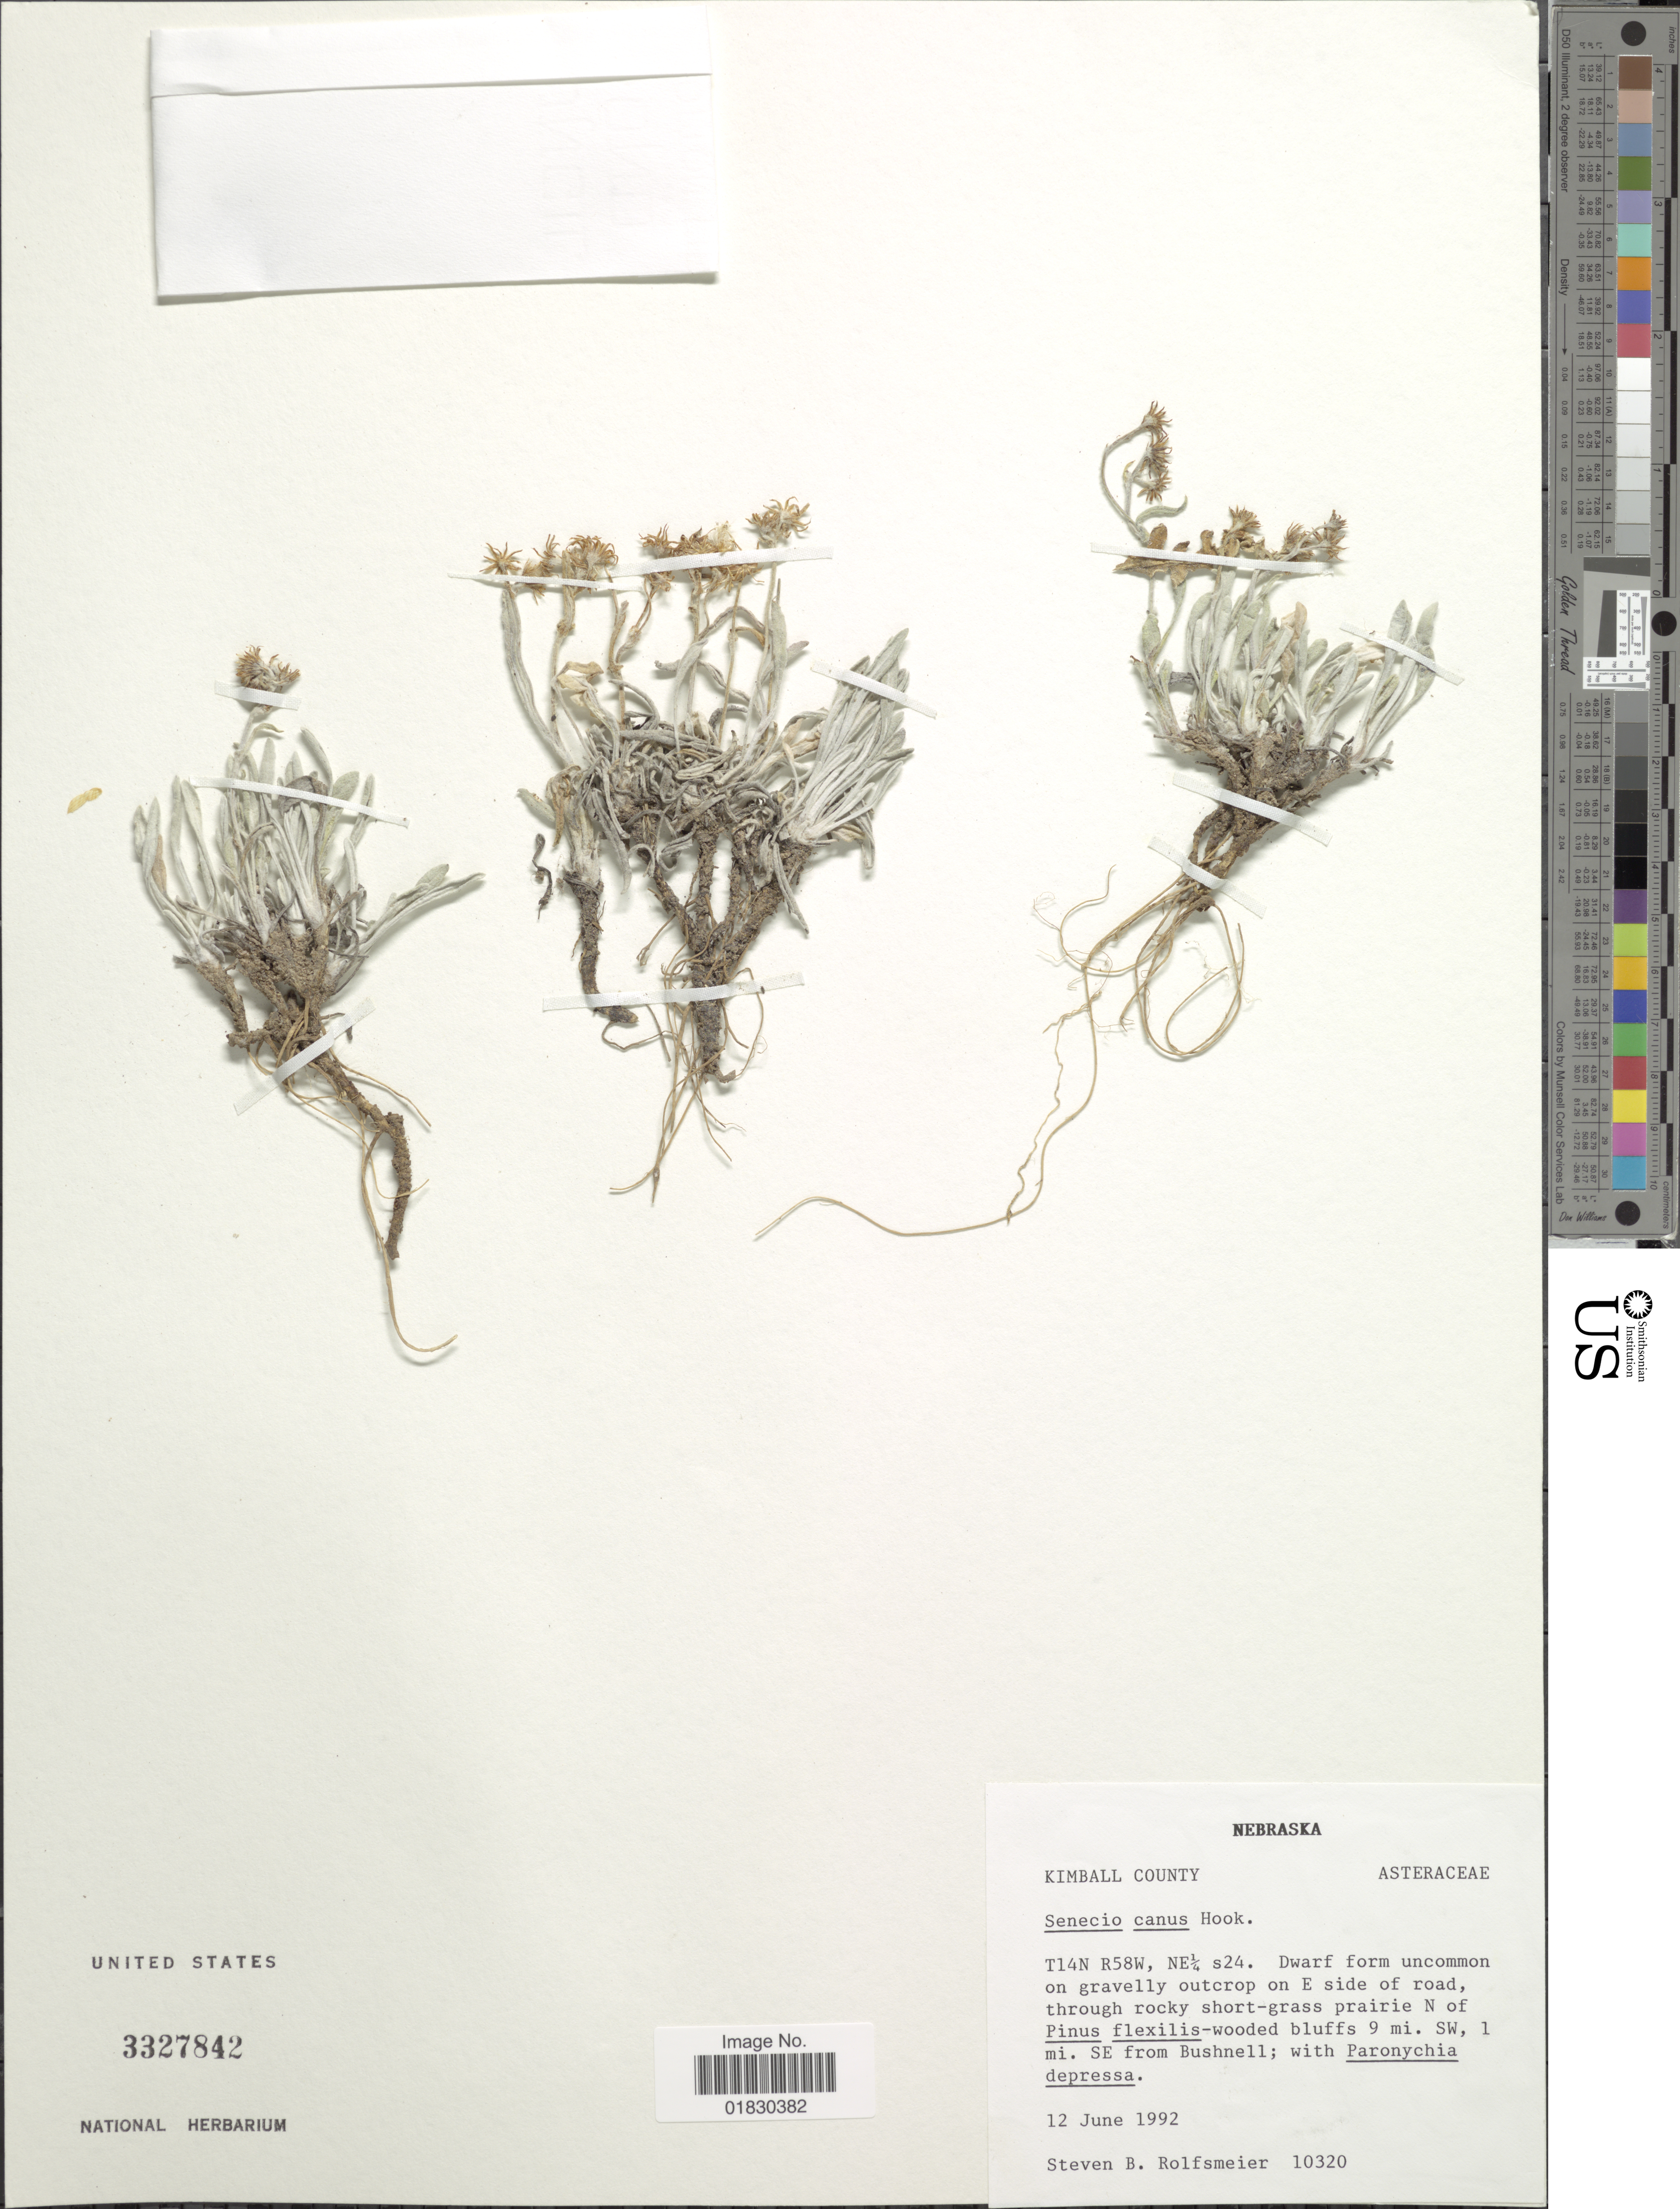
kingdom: Plantae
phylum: Tracheophyta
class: Magnoliopsida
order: Asterales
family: Asteraceae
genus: Packera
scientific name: Packera cana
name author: (Hook.) W.A. Weber & Á. Löve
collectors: S. Rolfsmeier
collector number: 10320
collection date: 1992-06-12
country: United States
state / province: Nebraska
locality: Kimball County, T14N R58W, NE¼ s24, 9 mi. SW 1 mi.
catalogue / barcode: US 3327842